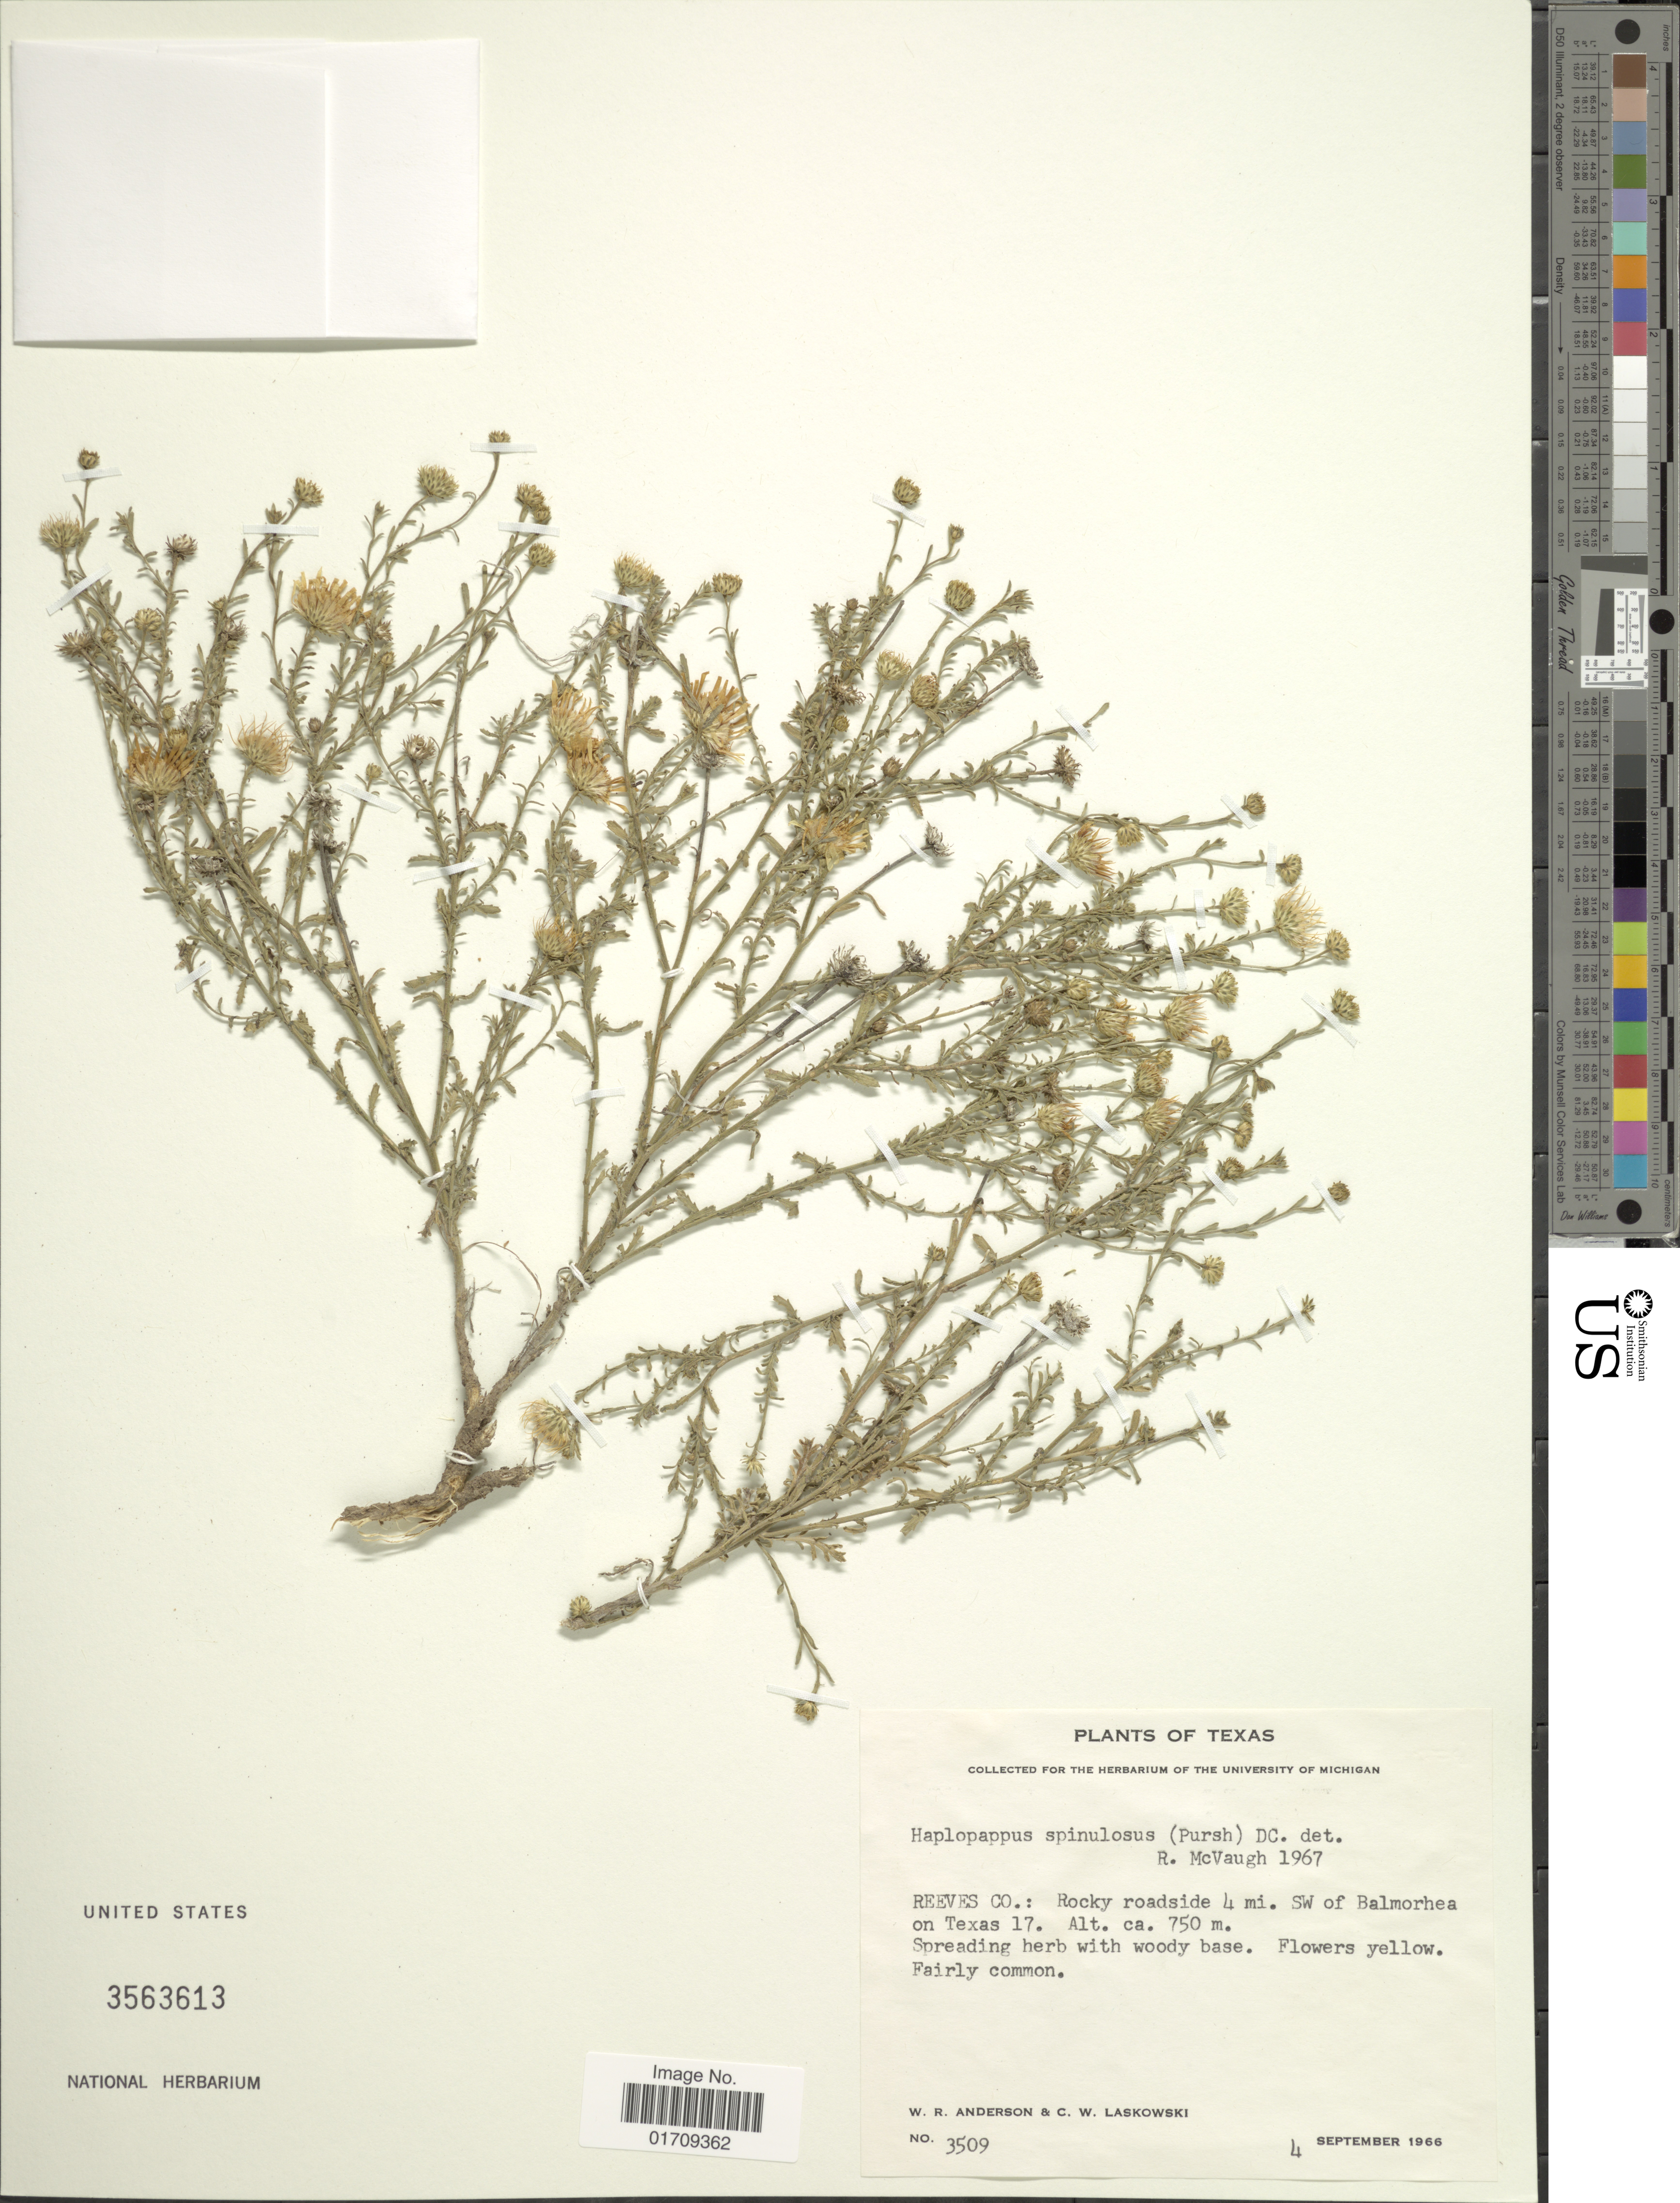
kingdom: Plantae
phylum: Tracheophyta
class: Magnoliopsida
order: Asterales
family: Asteraceae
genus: Machaeranthera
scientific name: Machaeranthera spinulosa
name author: Greene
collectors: W. Anderson & C. Laskowski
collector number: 3509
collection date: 1966-09-04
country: United States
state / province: Texas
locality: Reeves Co., rocky roadside 4 mi. Sw of Balmorhea on Texas 17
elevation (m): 750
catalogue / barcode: US 3563613